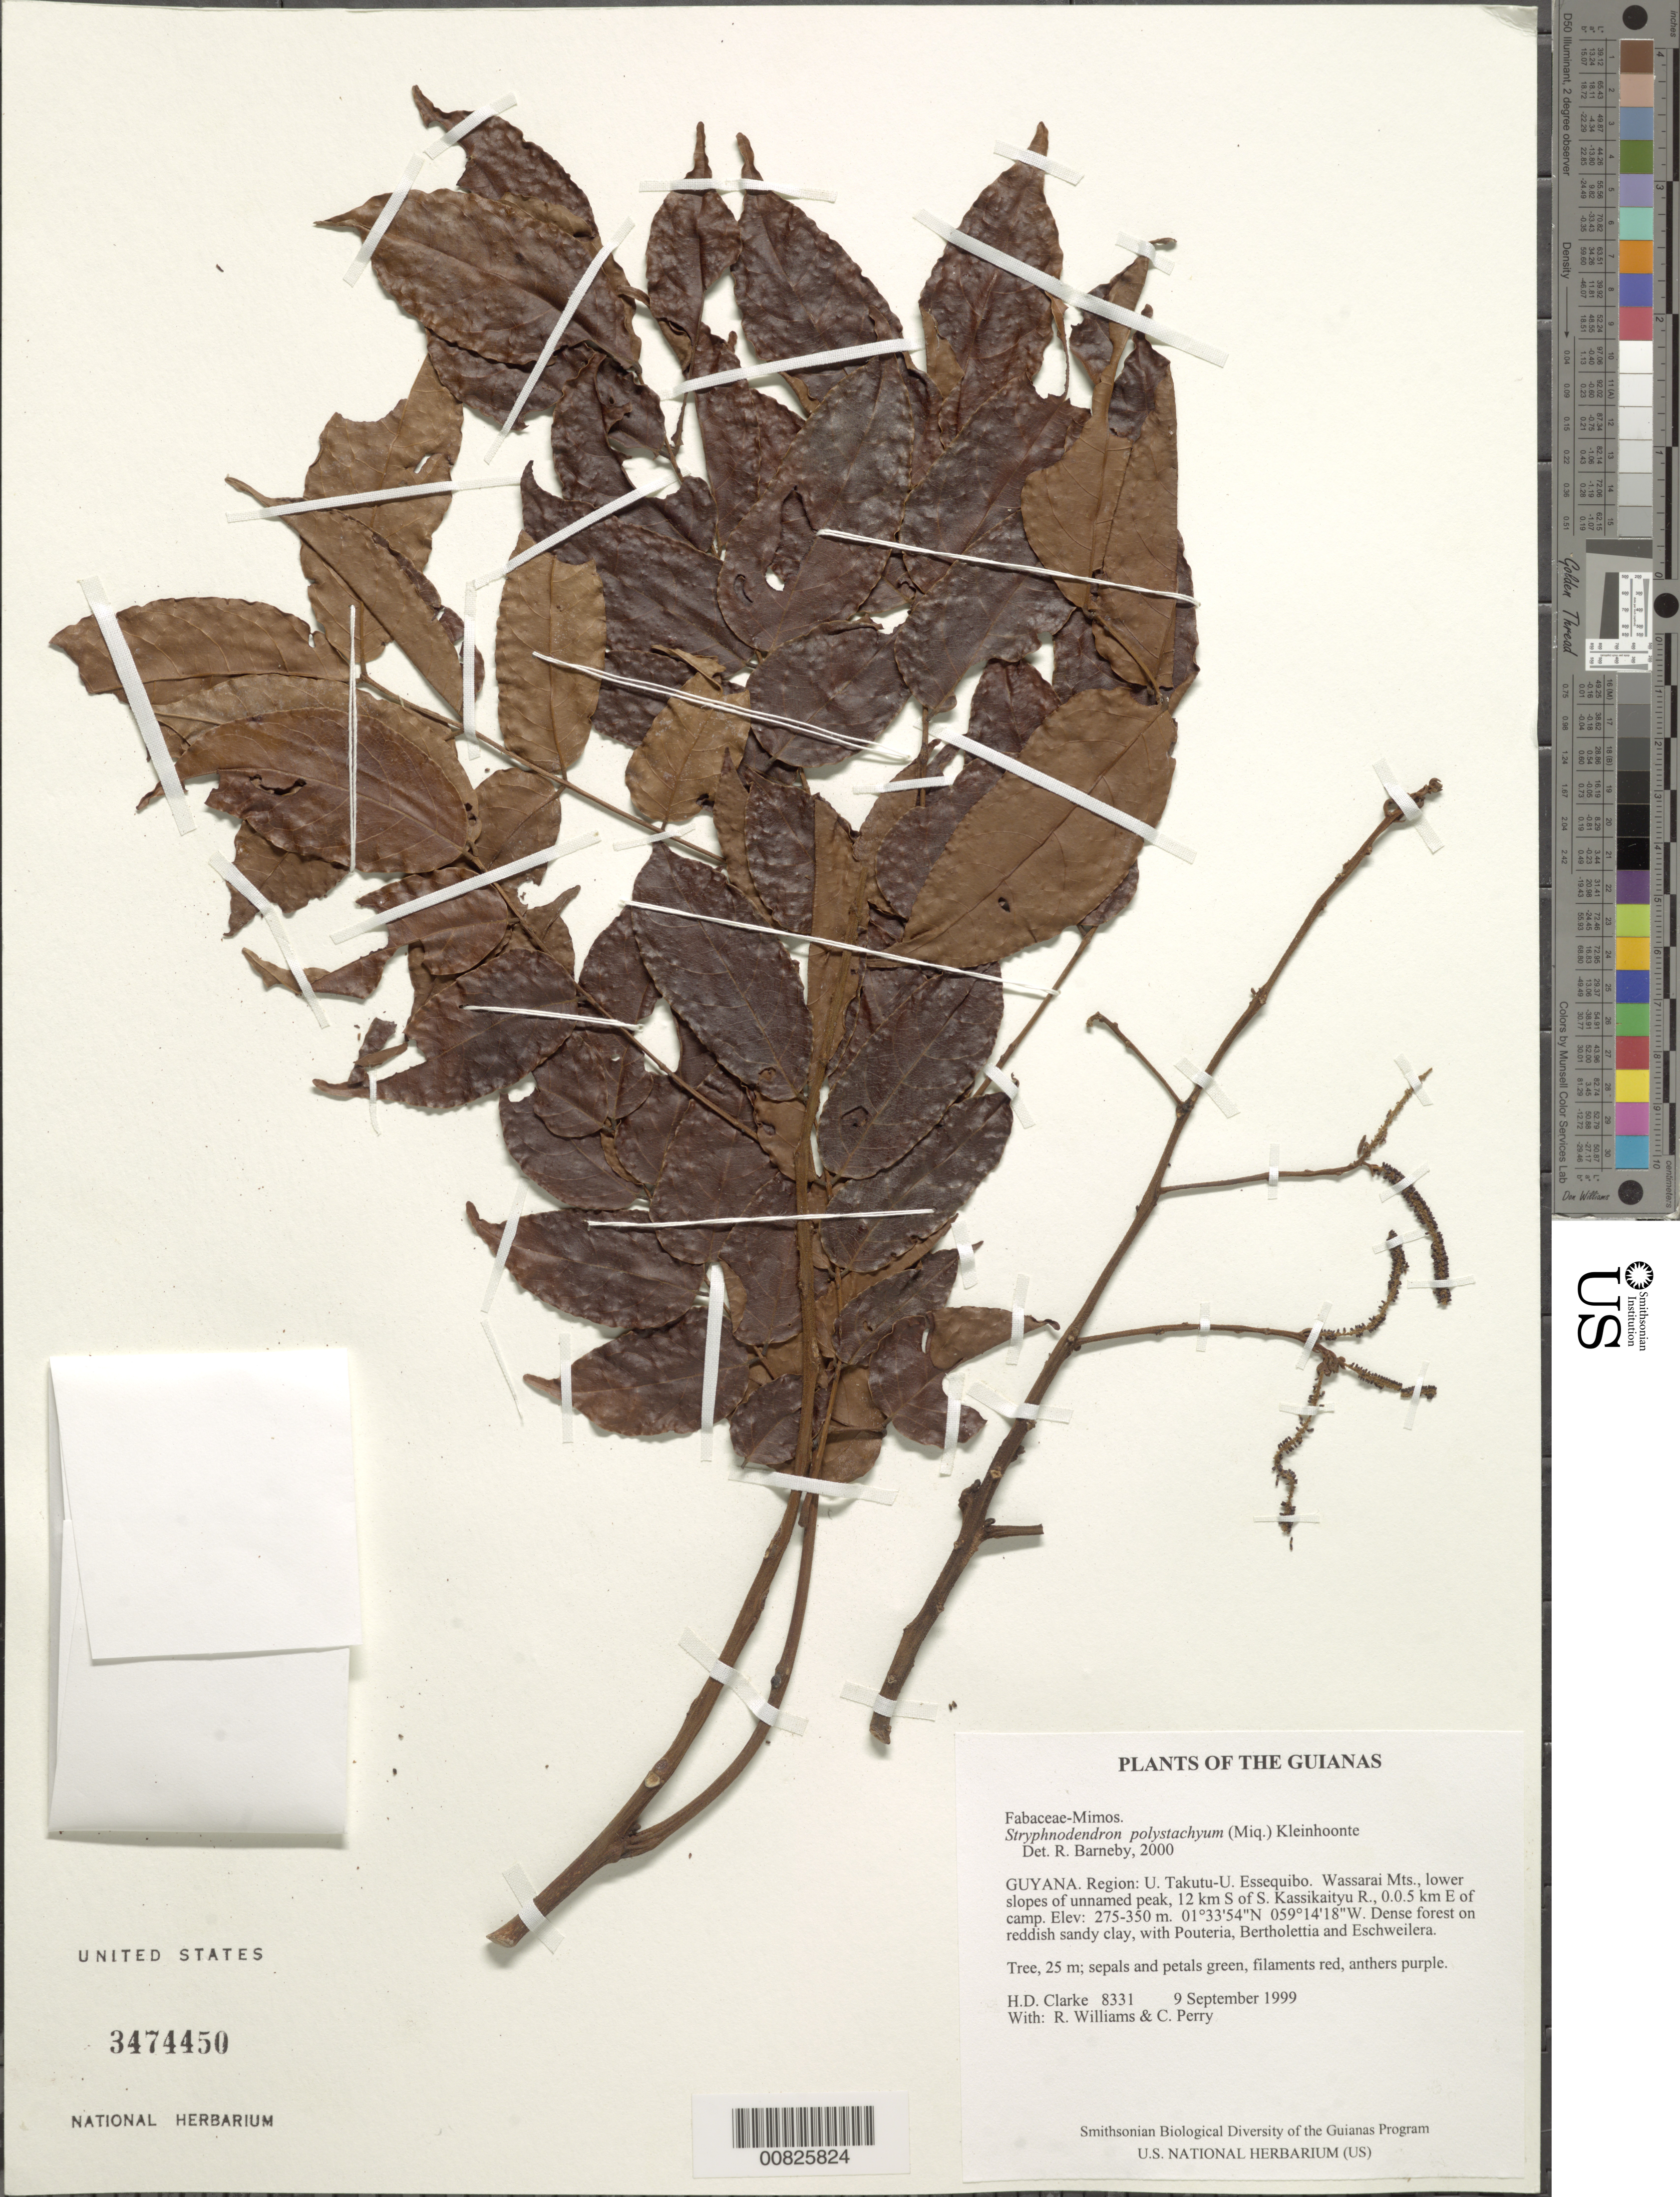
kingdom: Plantae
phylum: Tracheophyta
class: Magnoliopsida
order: Fabales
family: Fabaceae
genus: Gwilymia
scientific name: Gwilymia polystachya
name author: (Miq.) A.G. Lima et al.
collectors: H. D. Clarke, R. Williams & C. Perry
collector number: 8331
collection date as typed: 9 September 1999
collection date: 1999-09-09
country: Guyana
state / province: U. Takutu-U. Essequibo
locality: Wassarai Mts., lower slopes of unnamed peak, 12 km S of S. Kassikaityu R., 0.0.5 km E of camp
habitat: Dense forest on reddish sandy clay, with Pouteria, Bertholettia and Eschweilera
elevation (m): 275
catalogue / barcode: US 3474450